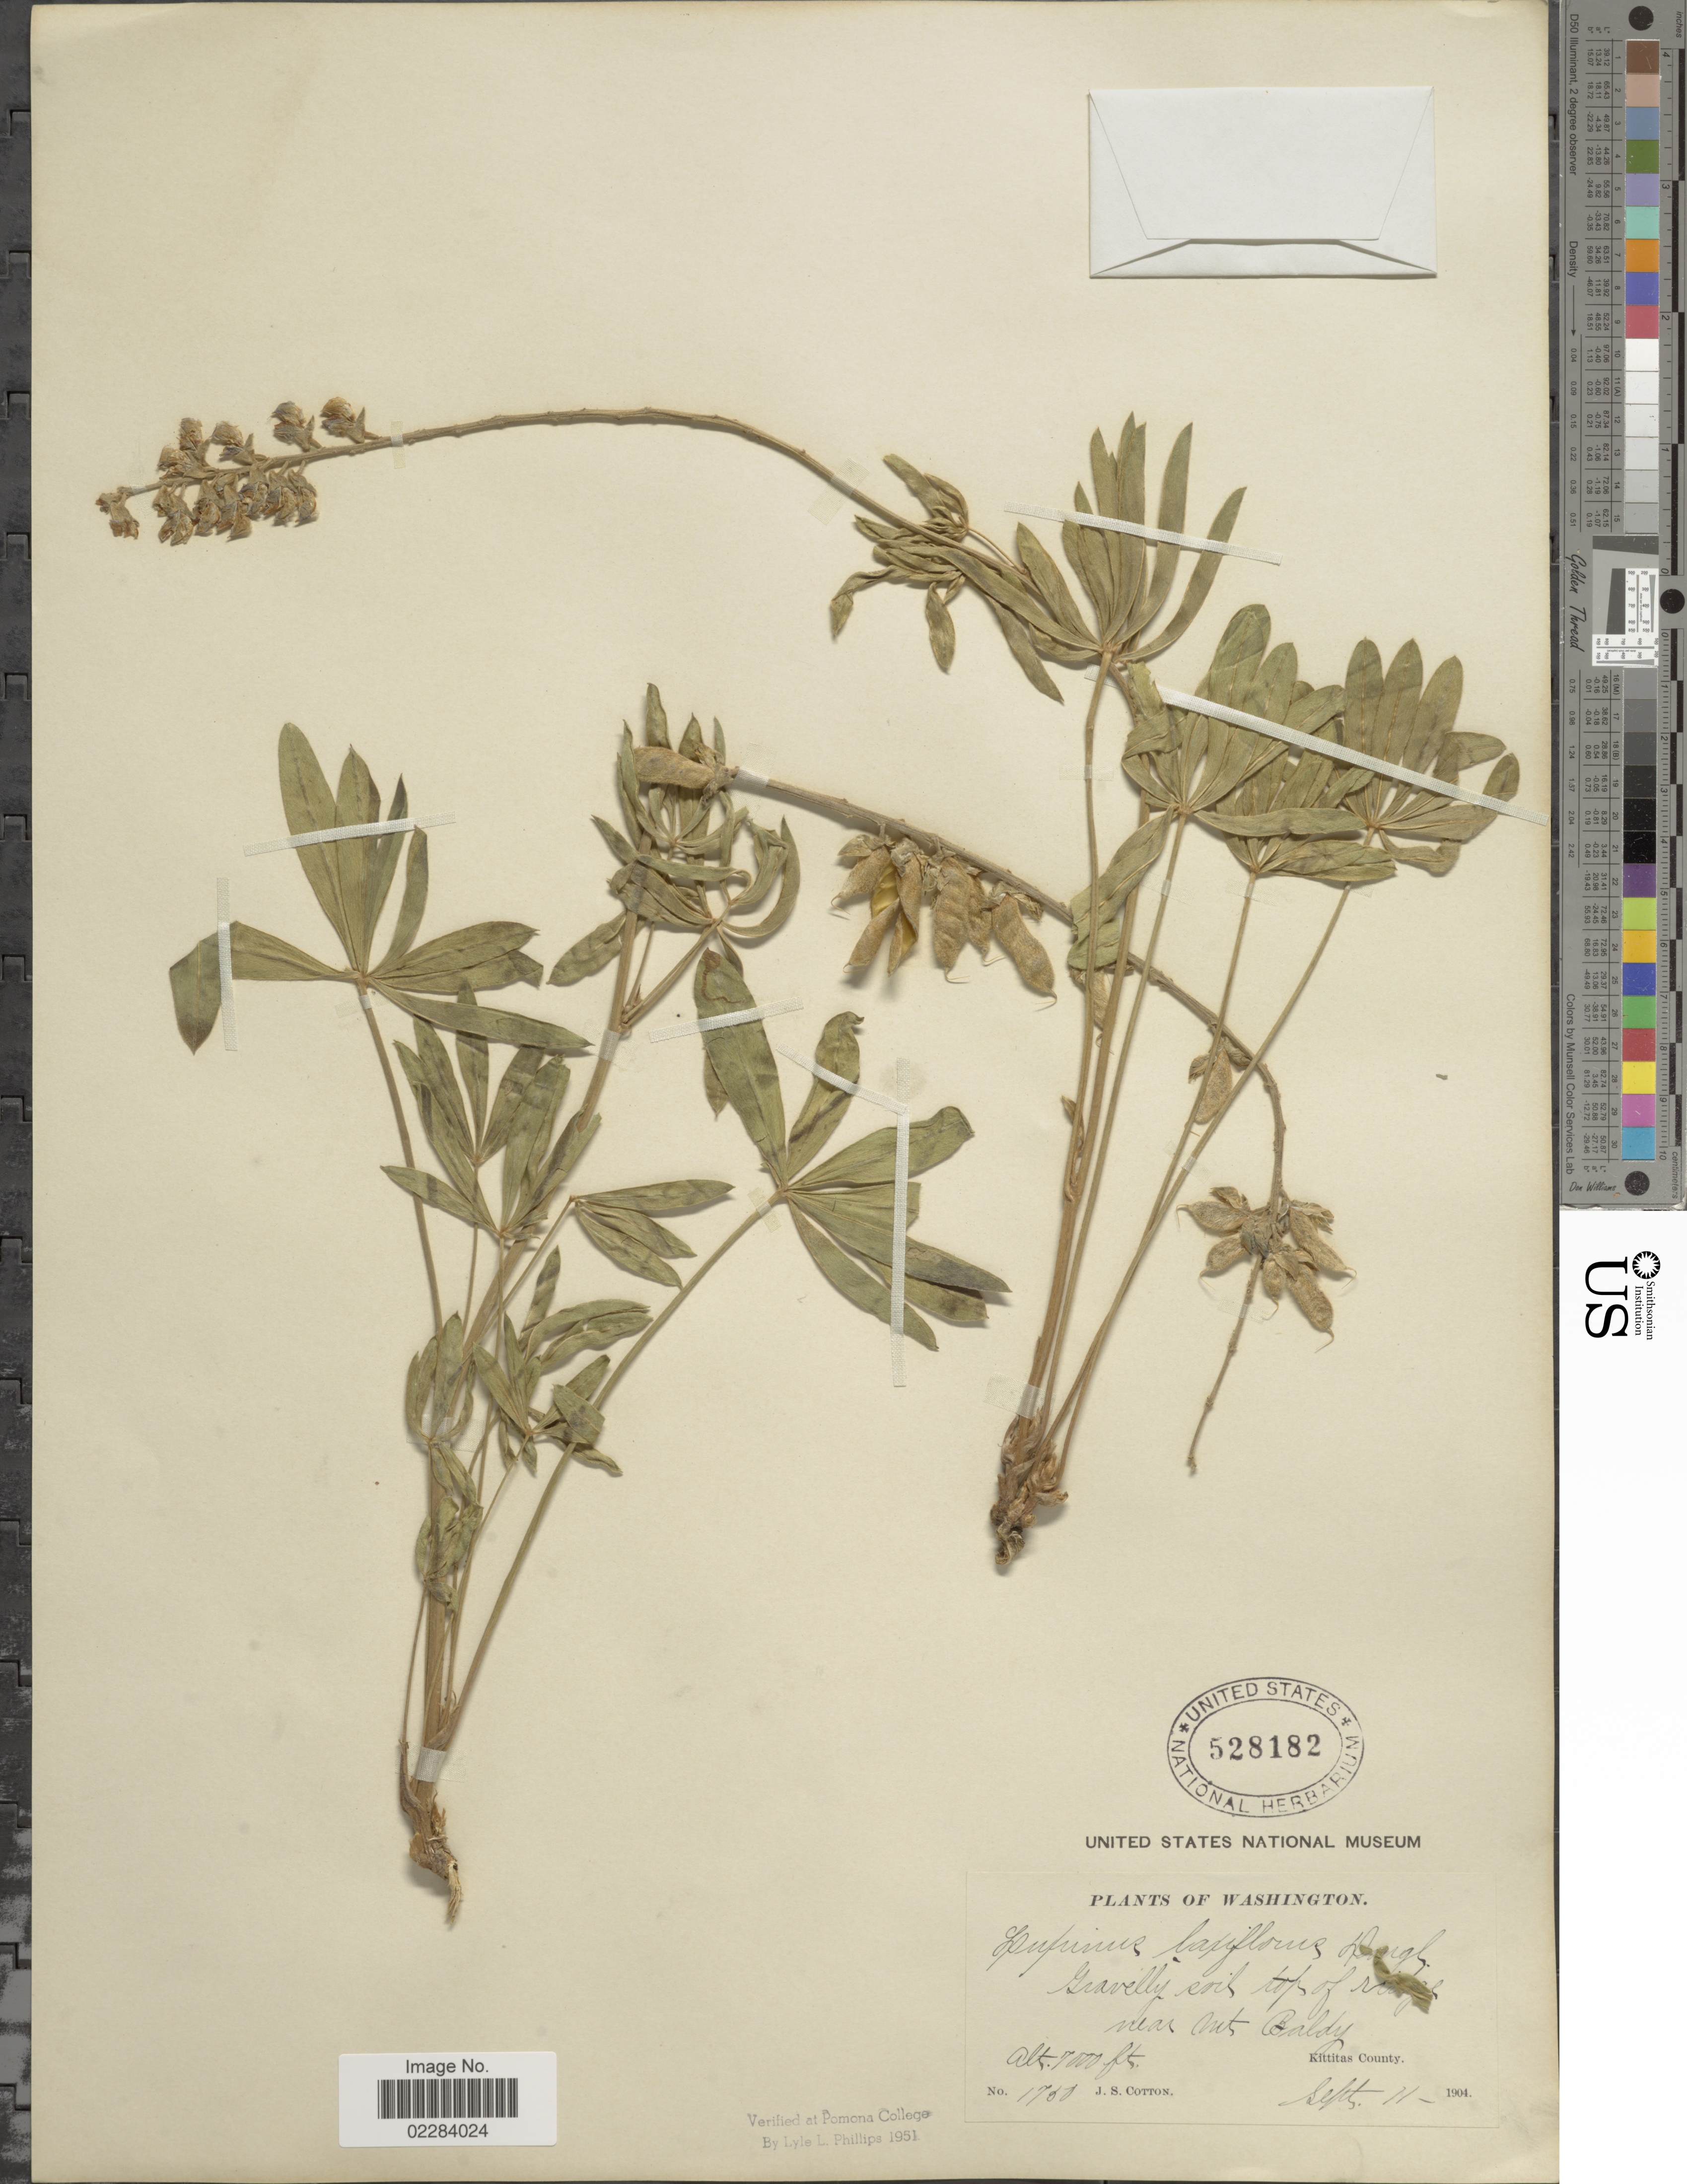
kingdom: Plantae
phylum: Tracheophyta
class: Magnoliopsida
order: Fabales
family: Fabaceae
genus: Lupinus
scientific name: Lupinus arbustus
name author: Lindl.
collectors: J. S. Cotton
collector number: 1750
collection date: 1904-09-11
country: United States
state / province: Washington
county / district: Kittitas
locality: Gravelly soils top of ridge near Mt. Baldy. Kittitas County.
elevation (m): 2134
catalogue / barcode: US 528182